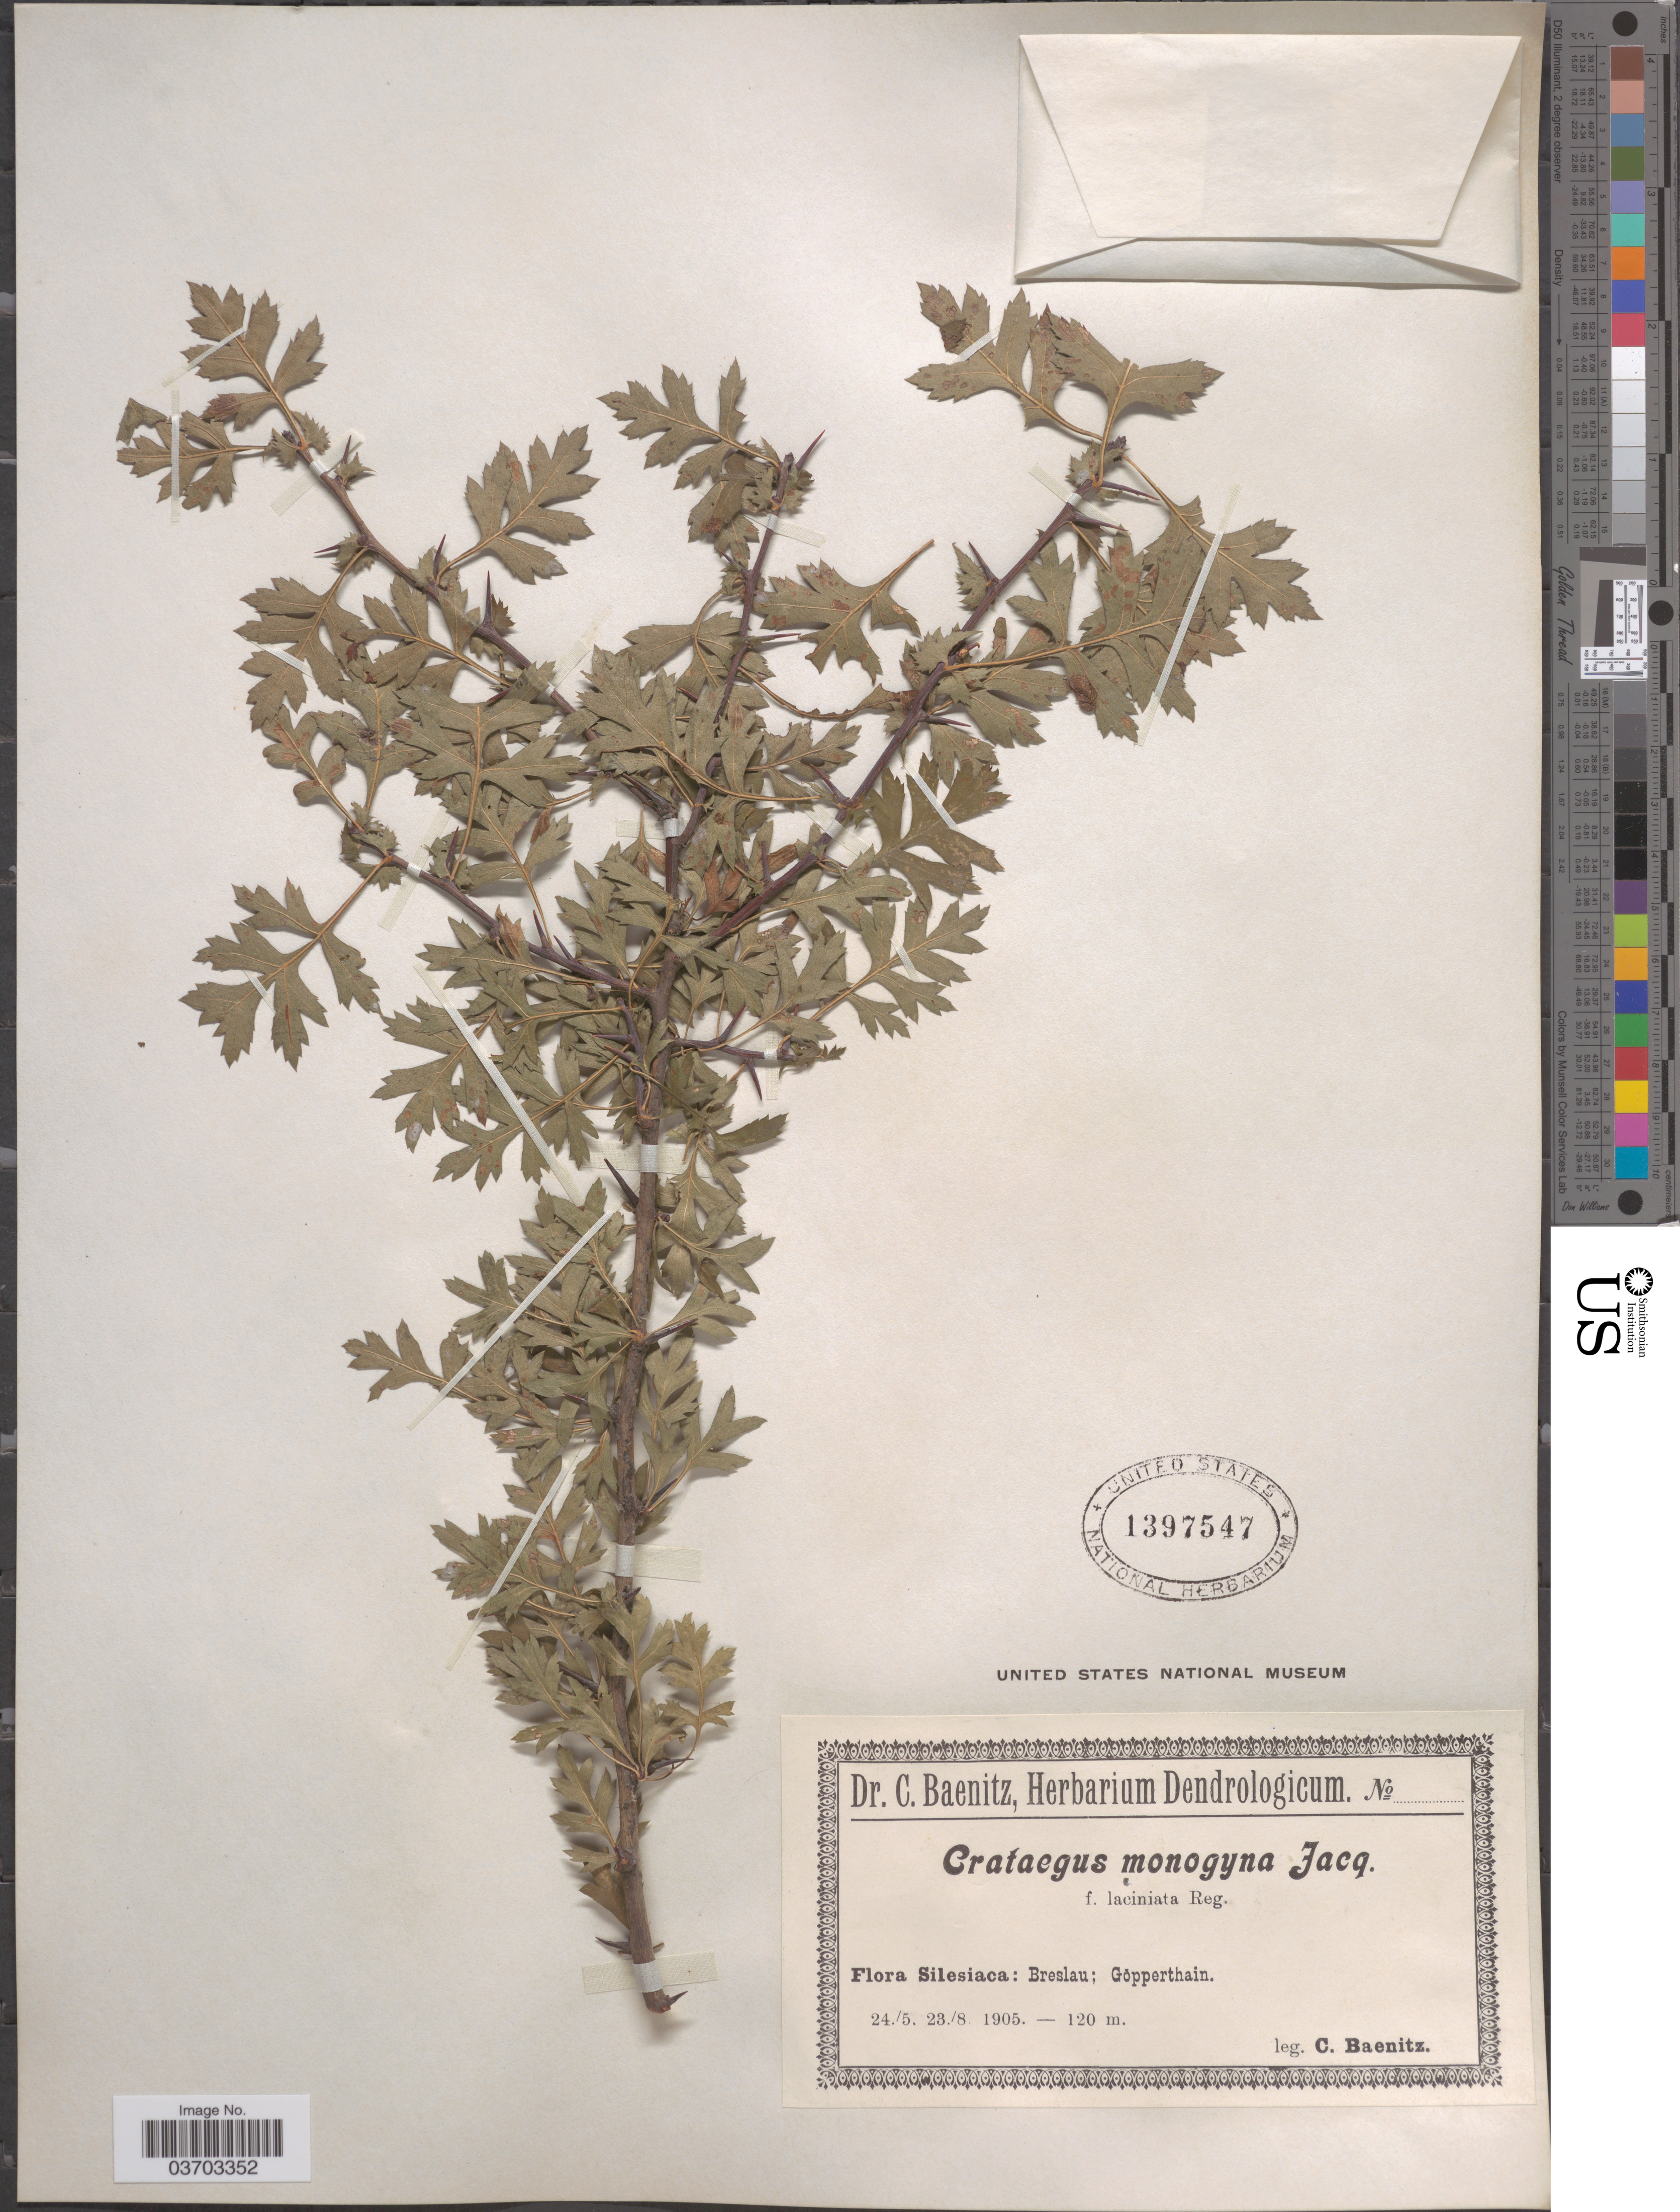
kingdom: Plantae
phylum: Tracheophyta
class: Magnoliopsida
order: Rosales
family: Rosaceae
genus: Crataegus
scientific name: Crataegus monogyna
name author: Lindin.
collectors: C. G. Baenitz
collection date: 1905-05-24/1905-08-23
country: Poland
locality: Silesiaca: Breslau; Göpperthain.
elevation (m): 120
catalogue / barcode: US 1397547